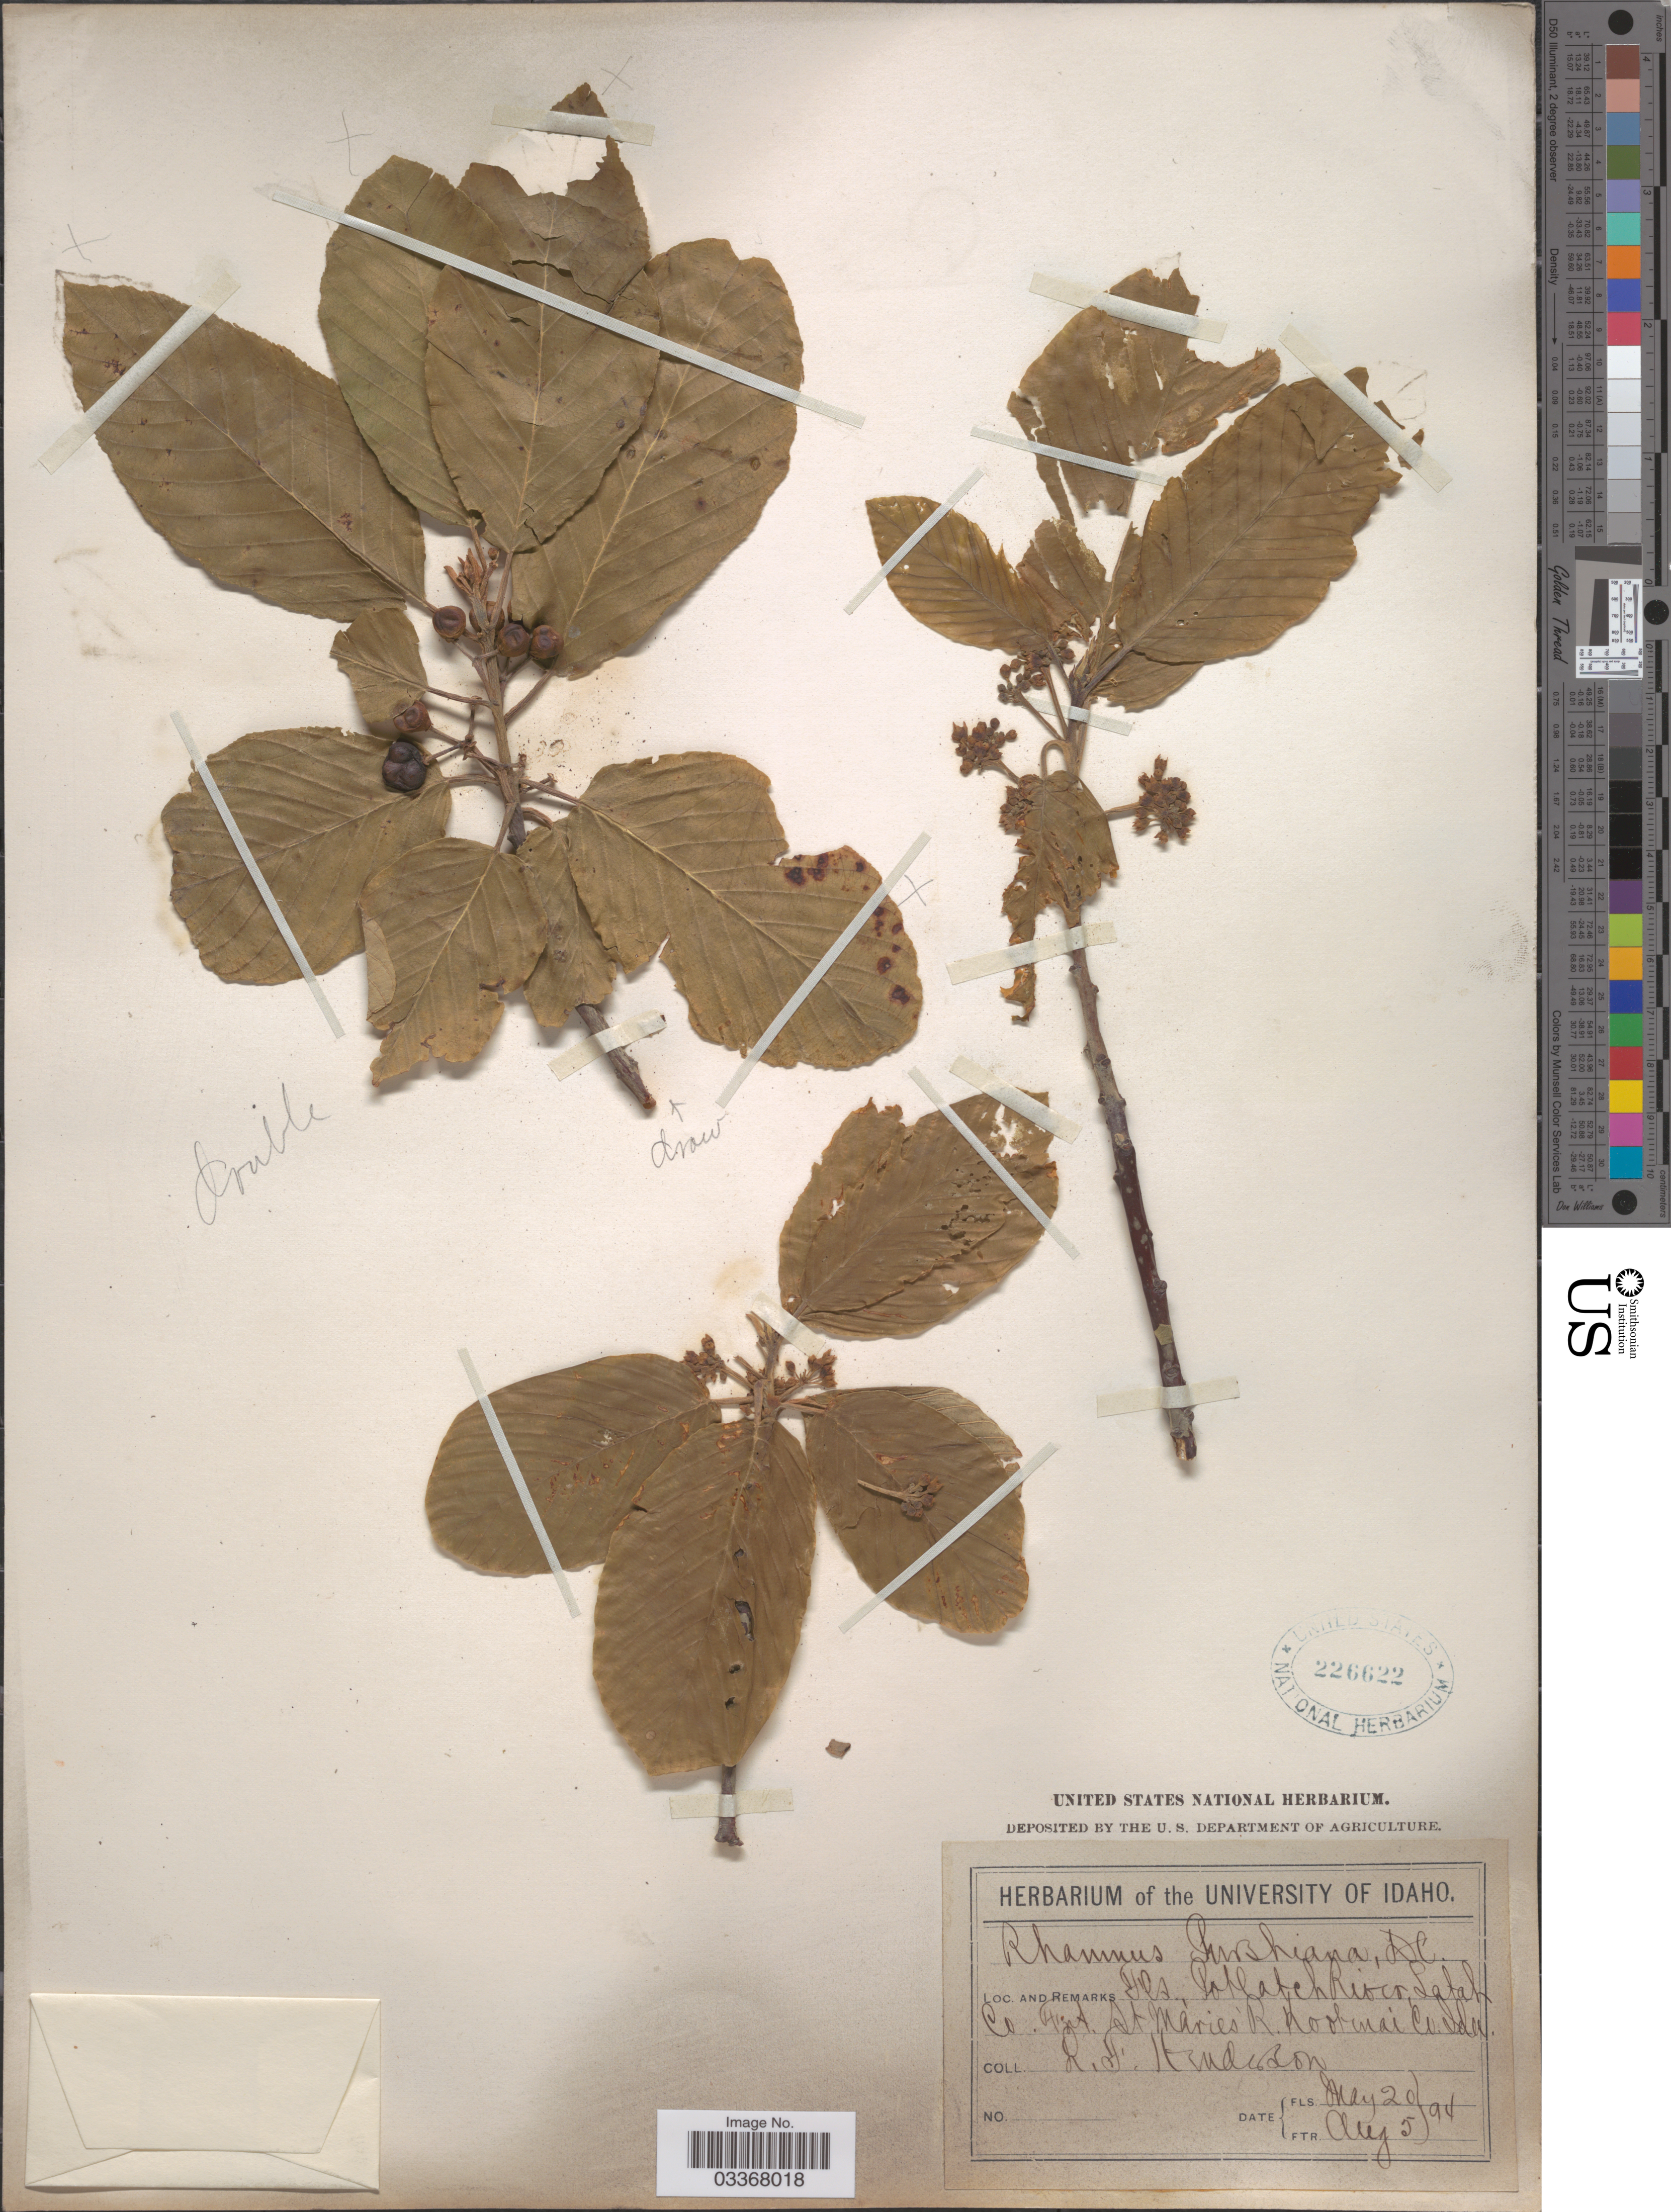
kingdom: Plantae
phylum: Tracheophyta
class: Magnoliopsida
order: Rosales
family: Rhamnaceae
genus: Frangula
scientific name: Frangula purshiana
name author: (DC.) A. Gray ex J.G. Cooper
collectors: L. Henderson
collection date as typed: Transcribed d/m/y: 20/5/94 to 5/8/94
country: United States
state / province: Idaho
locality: Potlatch River Latah Co., St Maries R. Kootenai Co.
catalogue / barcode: US 226622